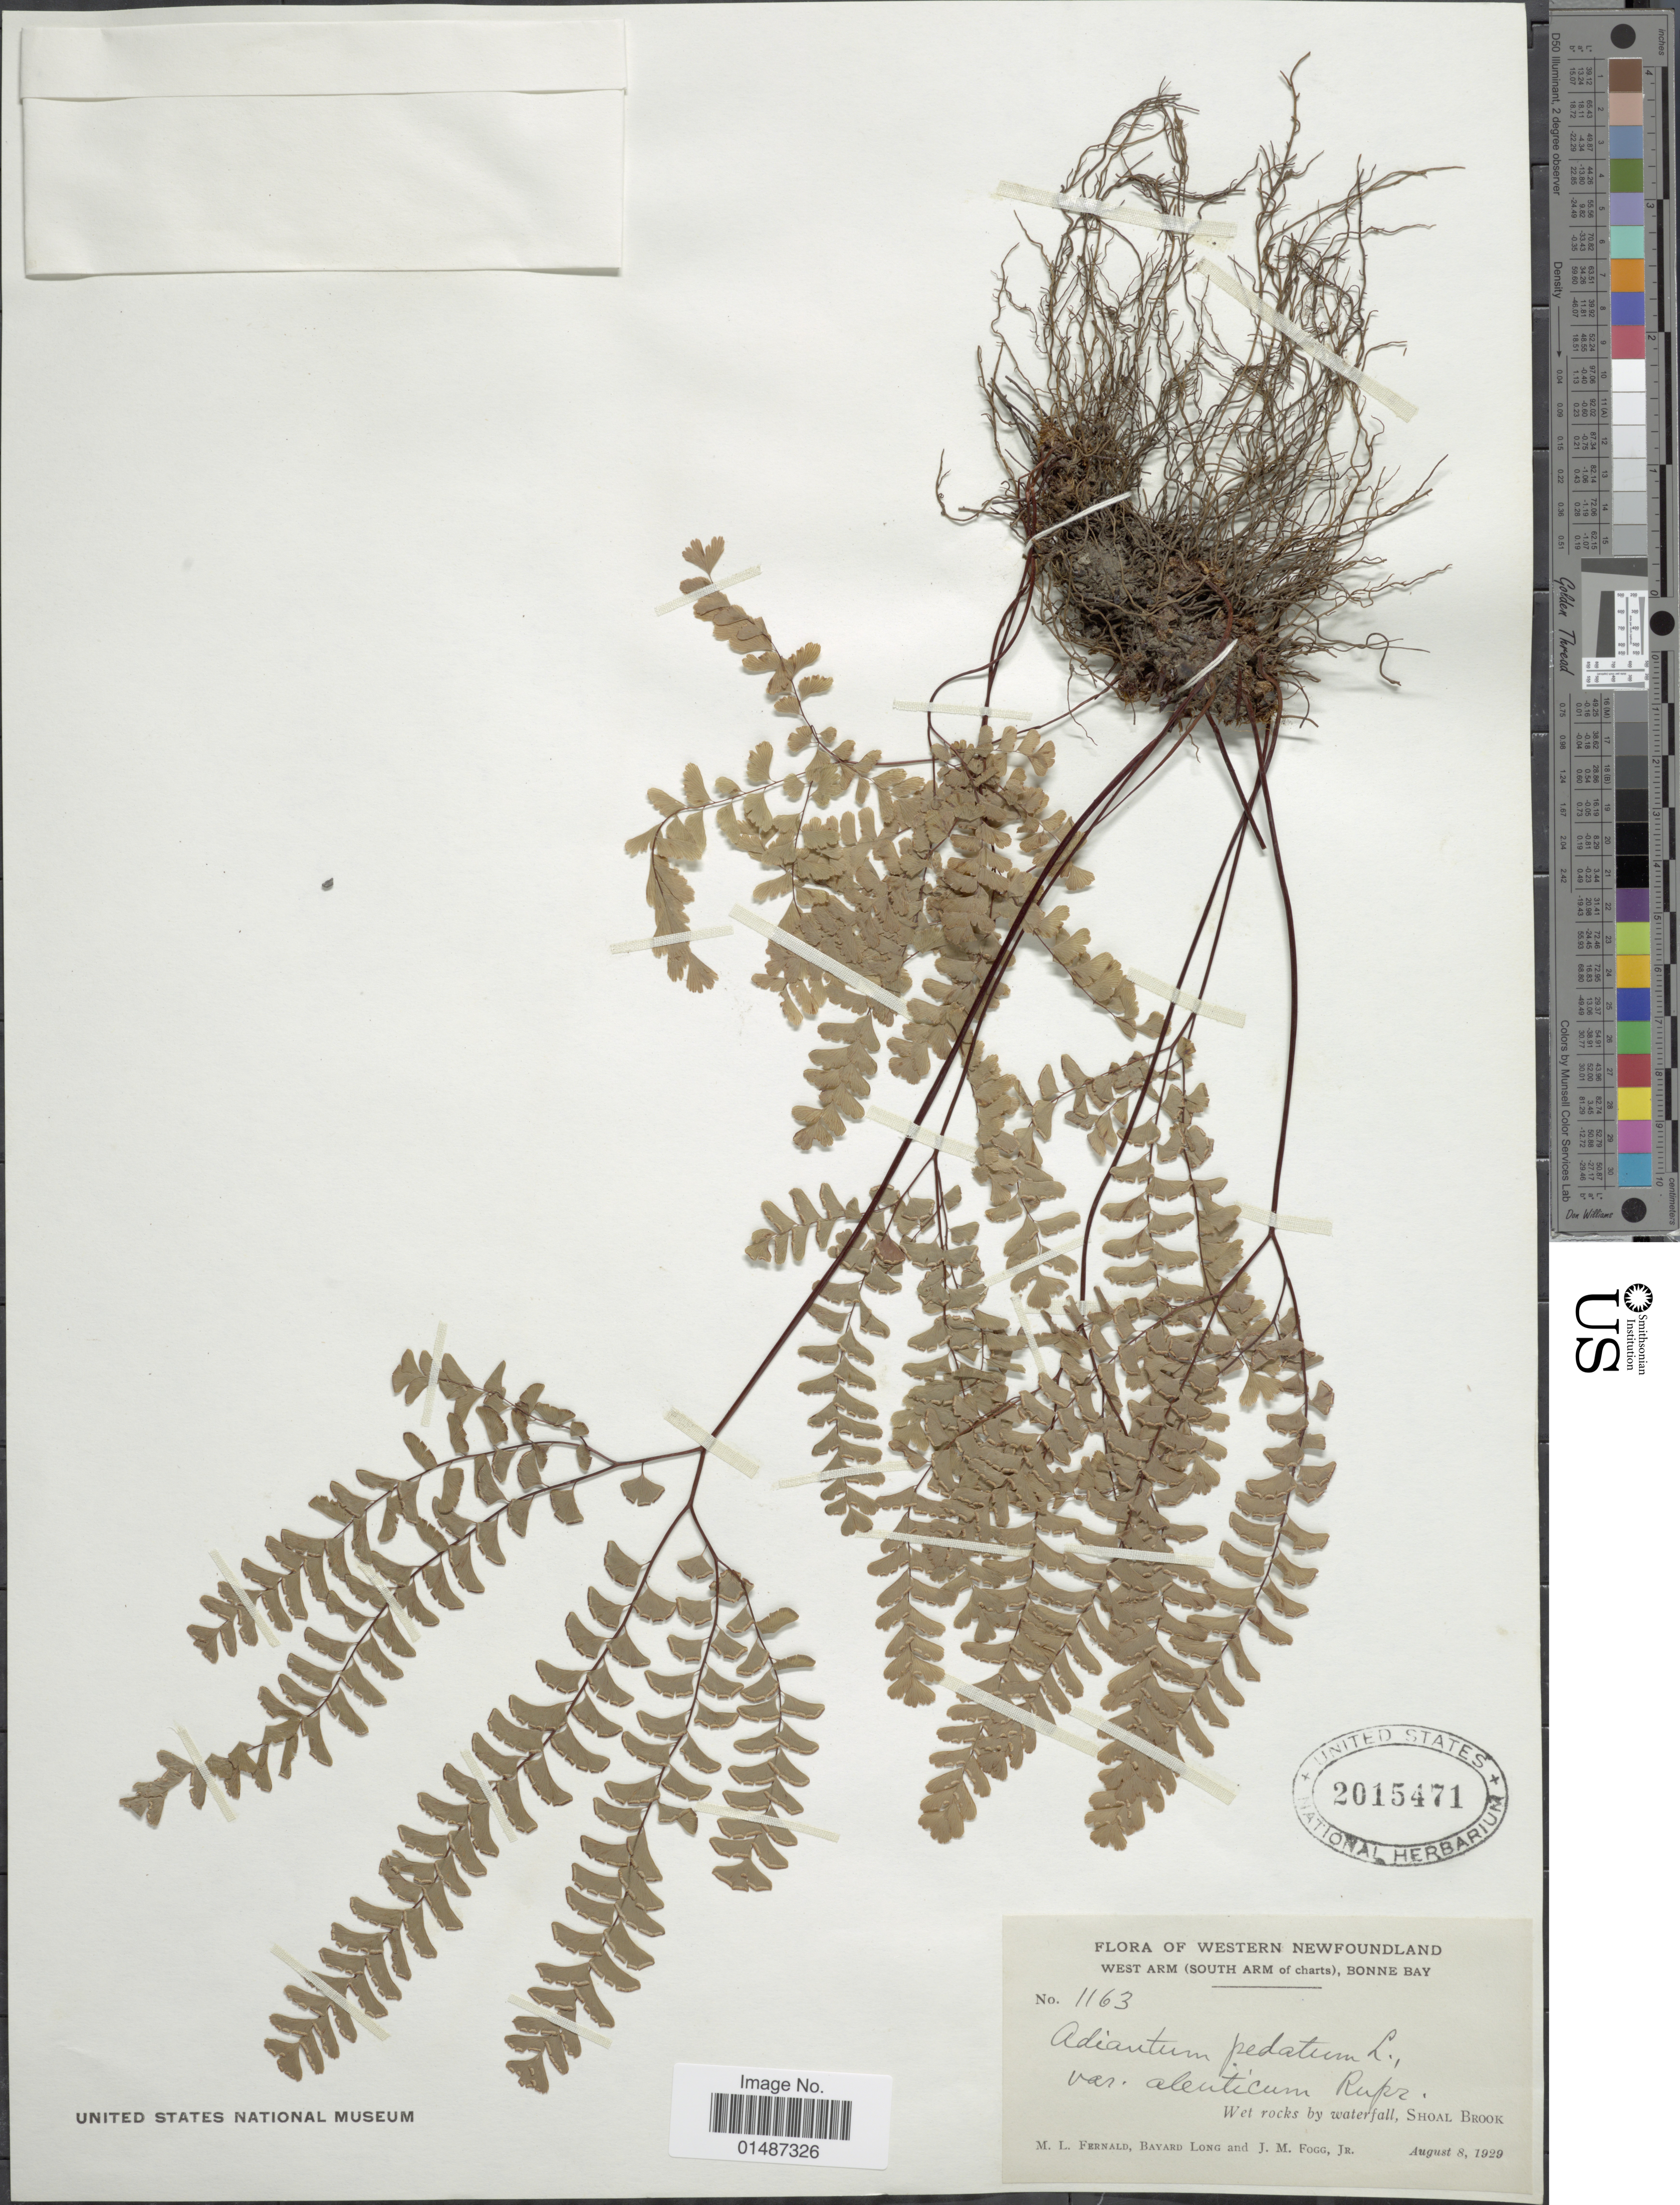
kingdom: Plantae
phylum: Tracheophyta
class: Polypodiopsida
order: Polypodiales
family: Pteridaceae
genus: Adiantum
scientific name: Adiantum pedatum subsp. calderi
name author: Cody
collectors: M. L. Fernald, B. H. Long & J. Fogg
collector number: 1163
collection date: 1929-08-08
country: Canada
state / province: Newfoundland and Labrador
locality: Western Newfoundland. West Arm (South Arm of charts), Bonne Bay. Wet rocks by waterfall, Shoal Brook.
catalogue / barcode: US 2015471